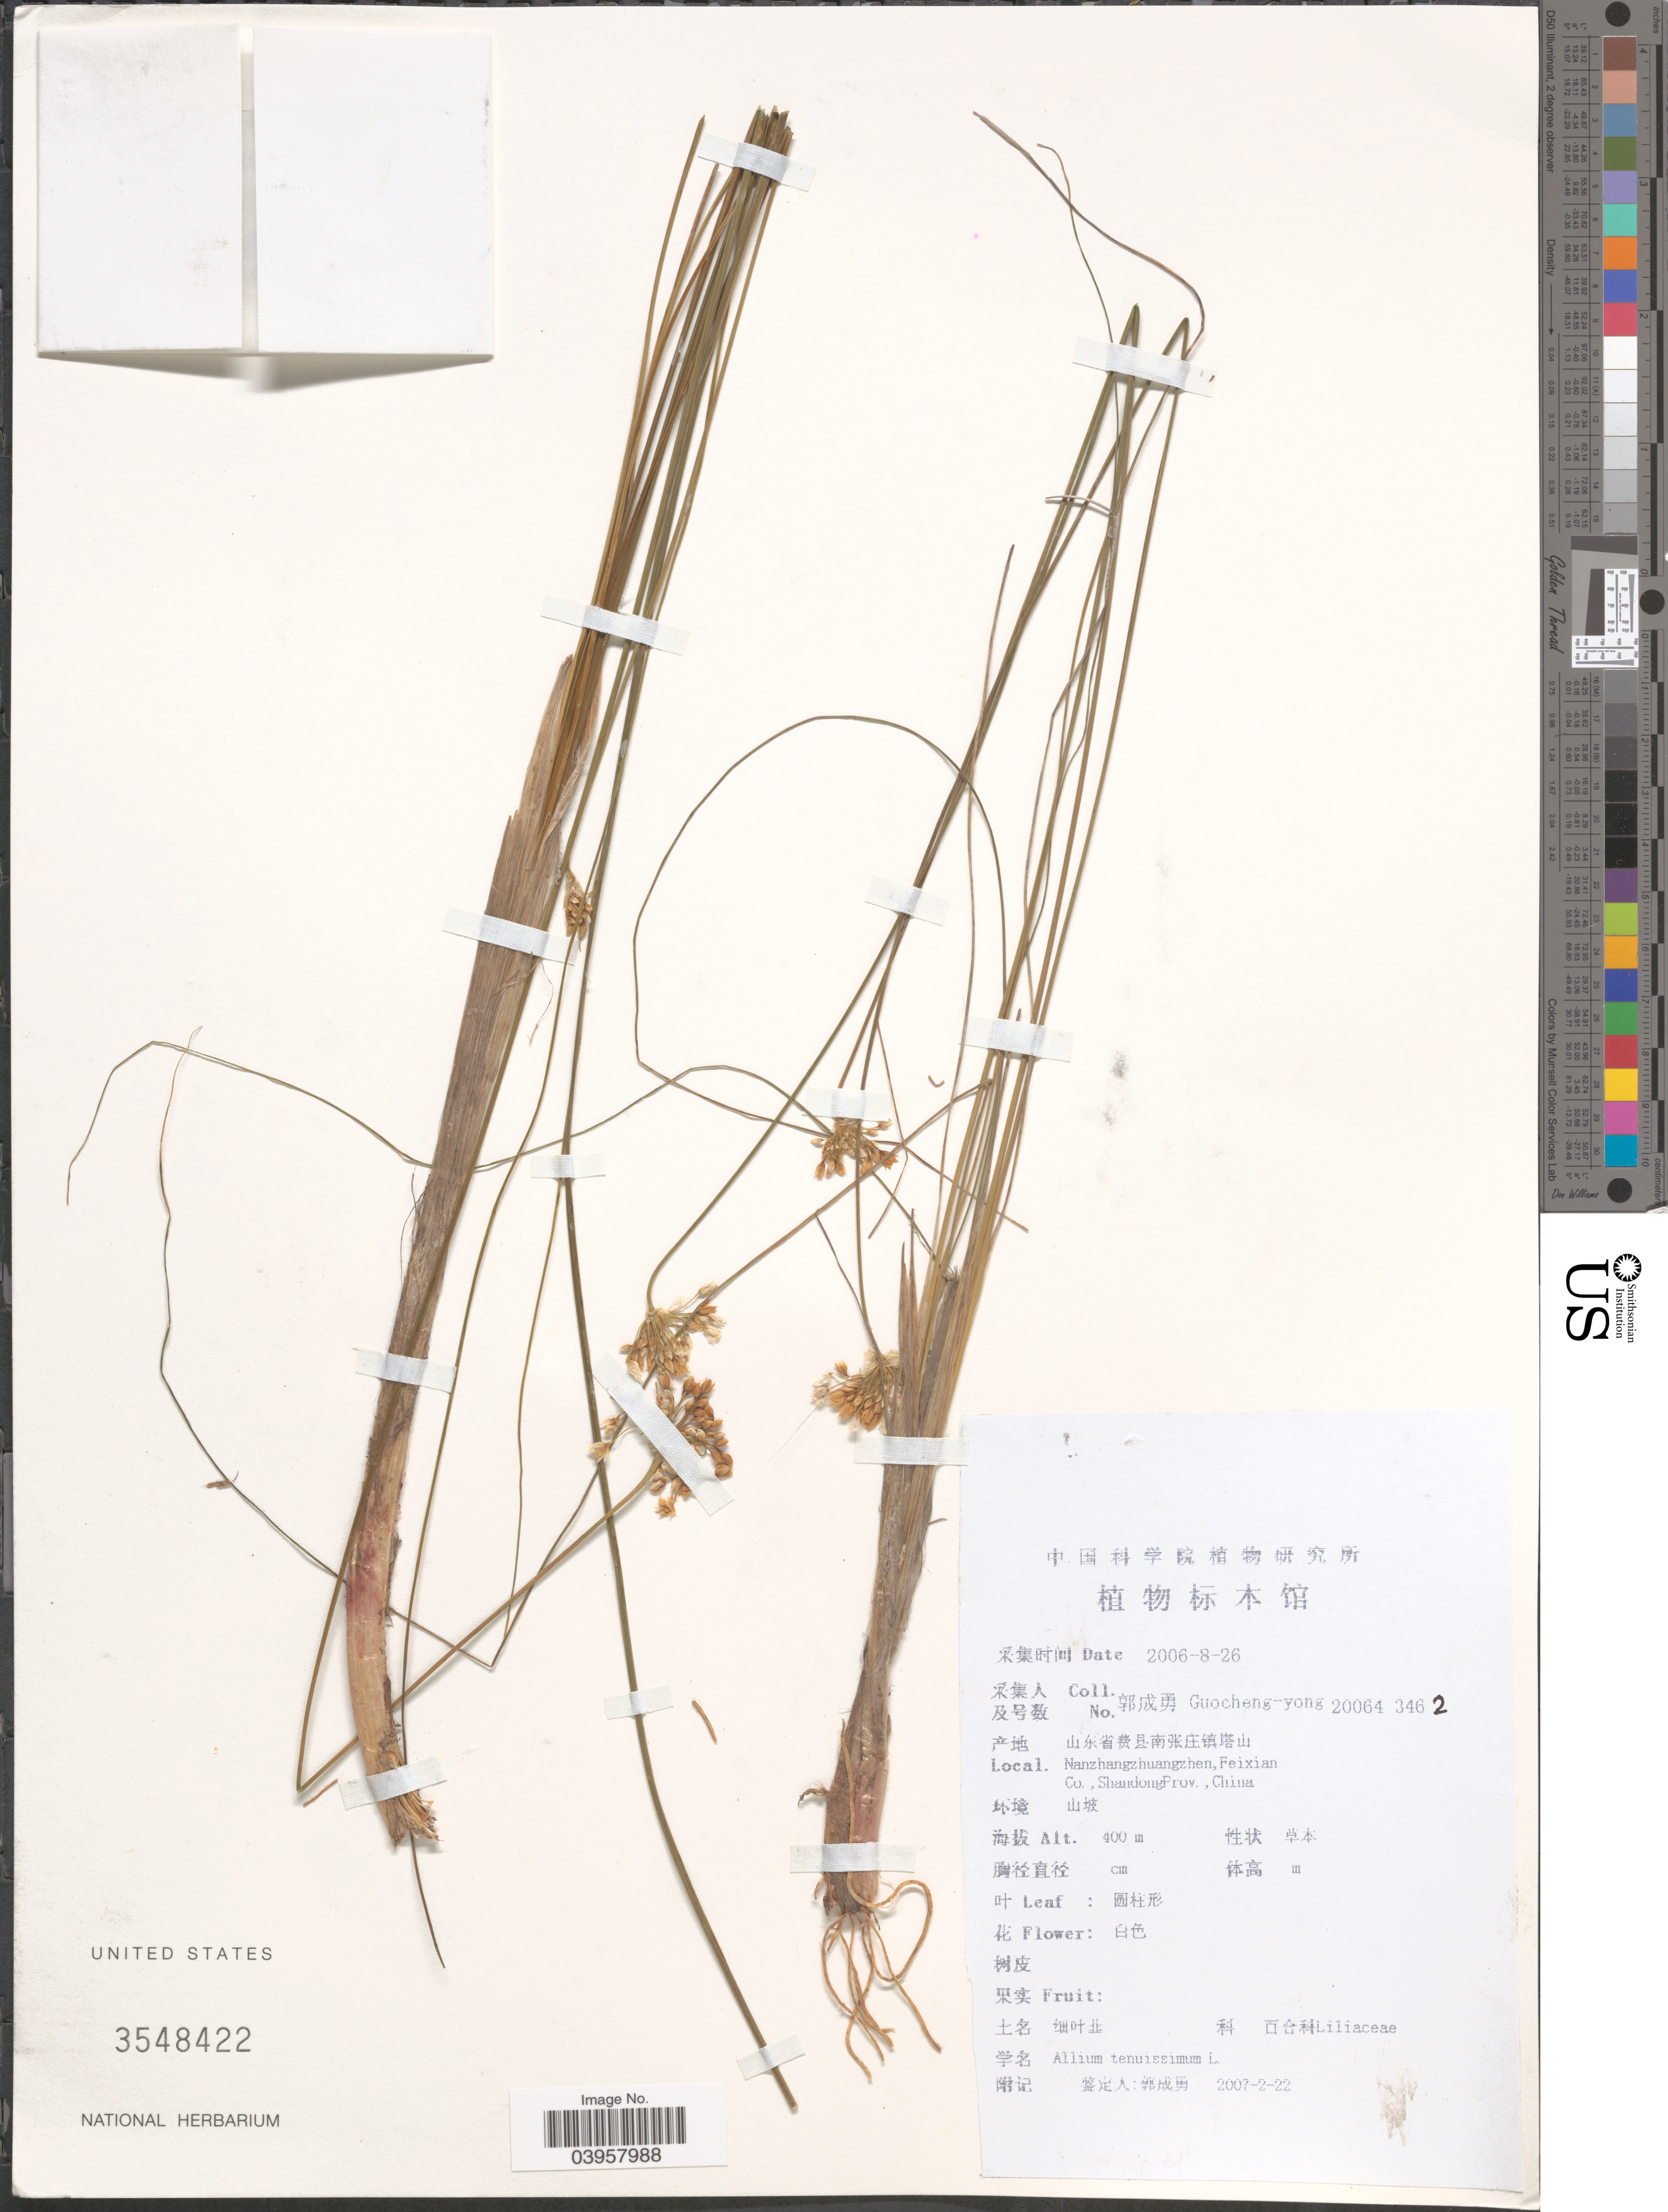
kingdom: Plantae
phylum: Tracheophyta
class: Liliopsida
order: Asparagales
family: Amaryllidaceae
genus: Allium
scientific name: Allium tenuissimum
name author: L.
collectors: Guo cheng-yong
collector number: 20064 346 2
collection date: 2006-08-26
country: China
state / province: Shandong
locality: Nanzhangzhuangzhen, Feixian Co.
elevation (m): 400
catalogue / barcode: US 3548422